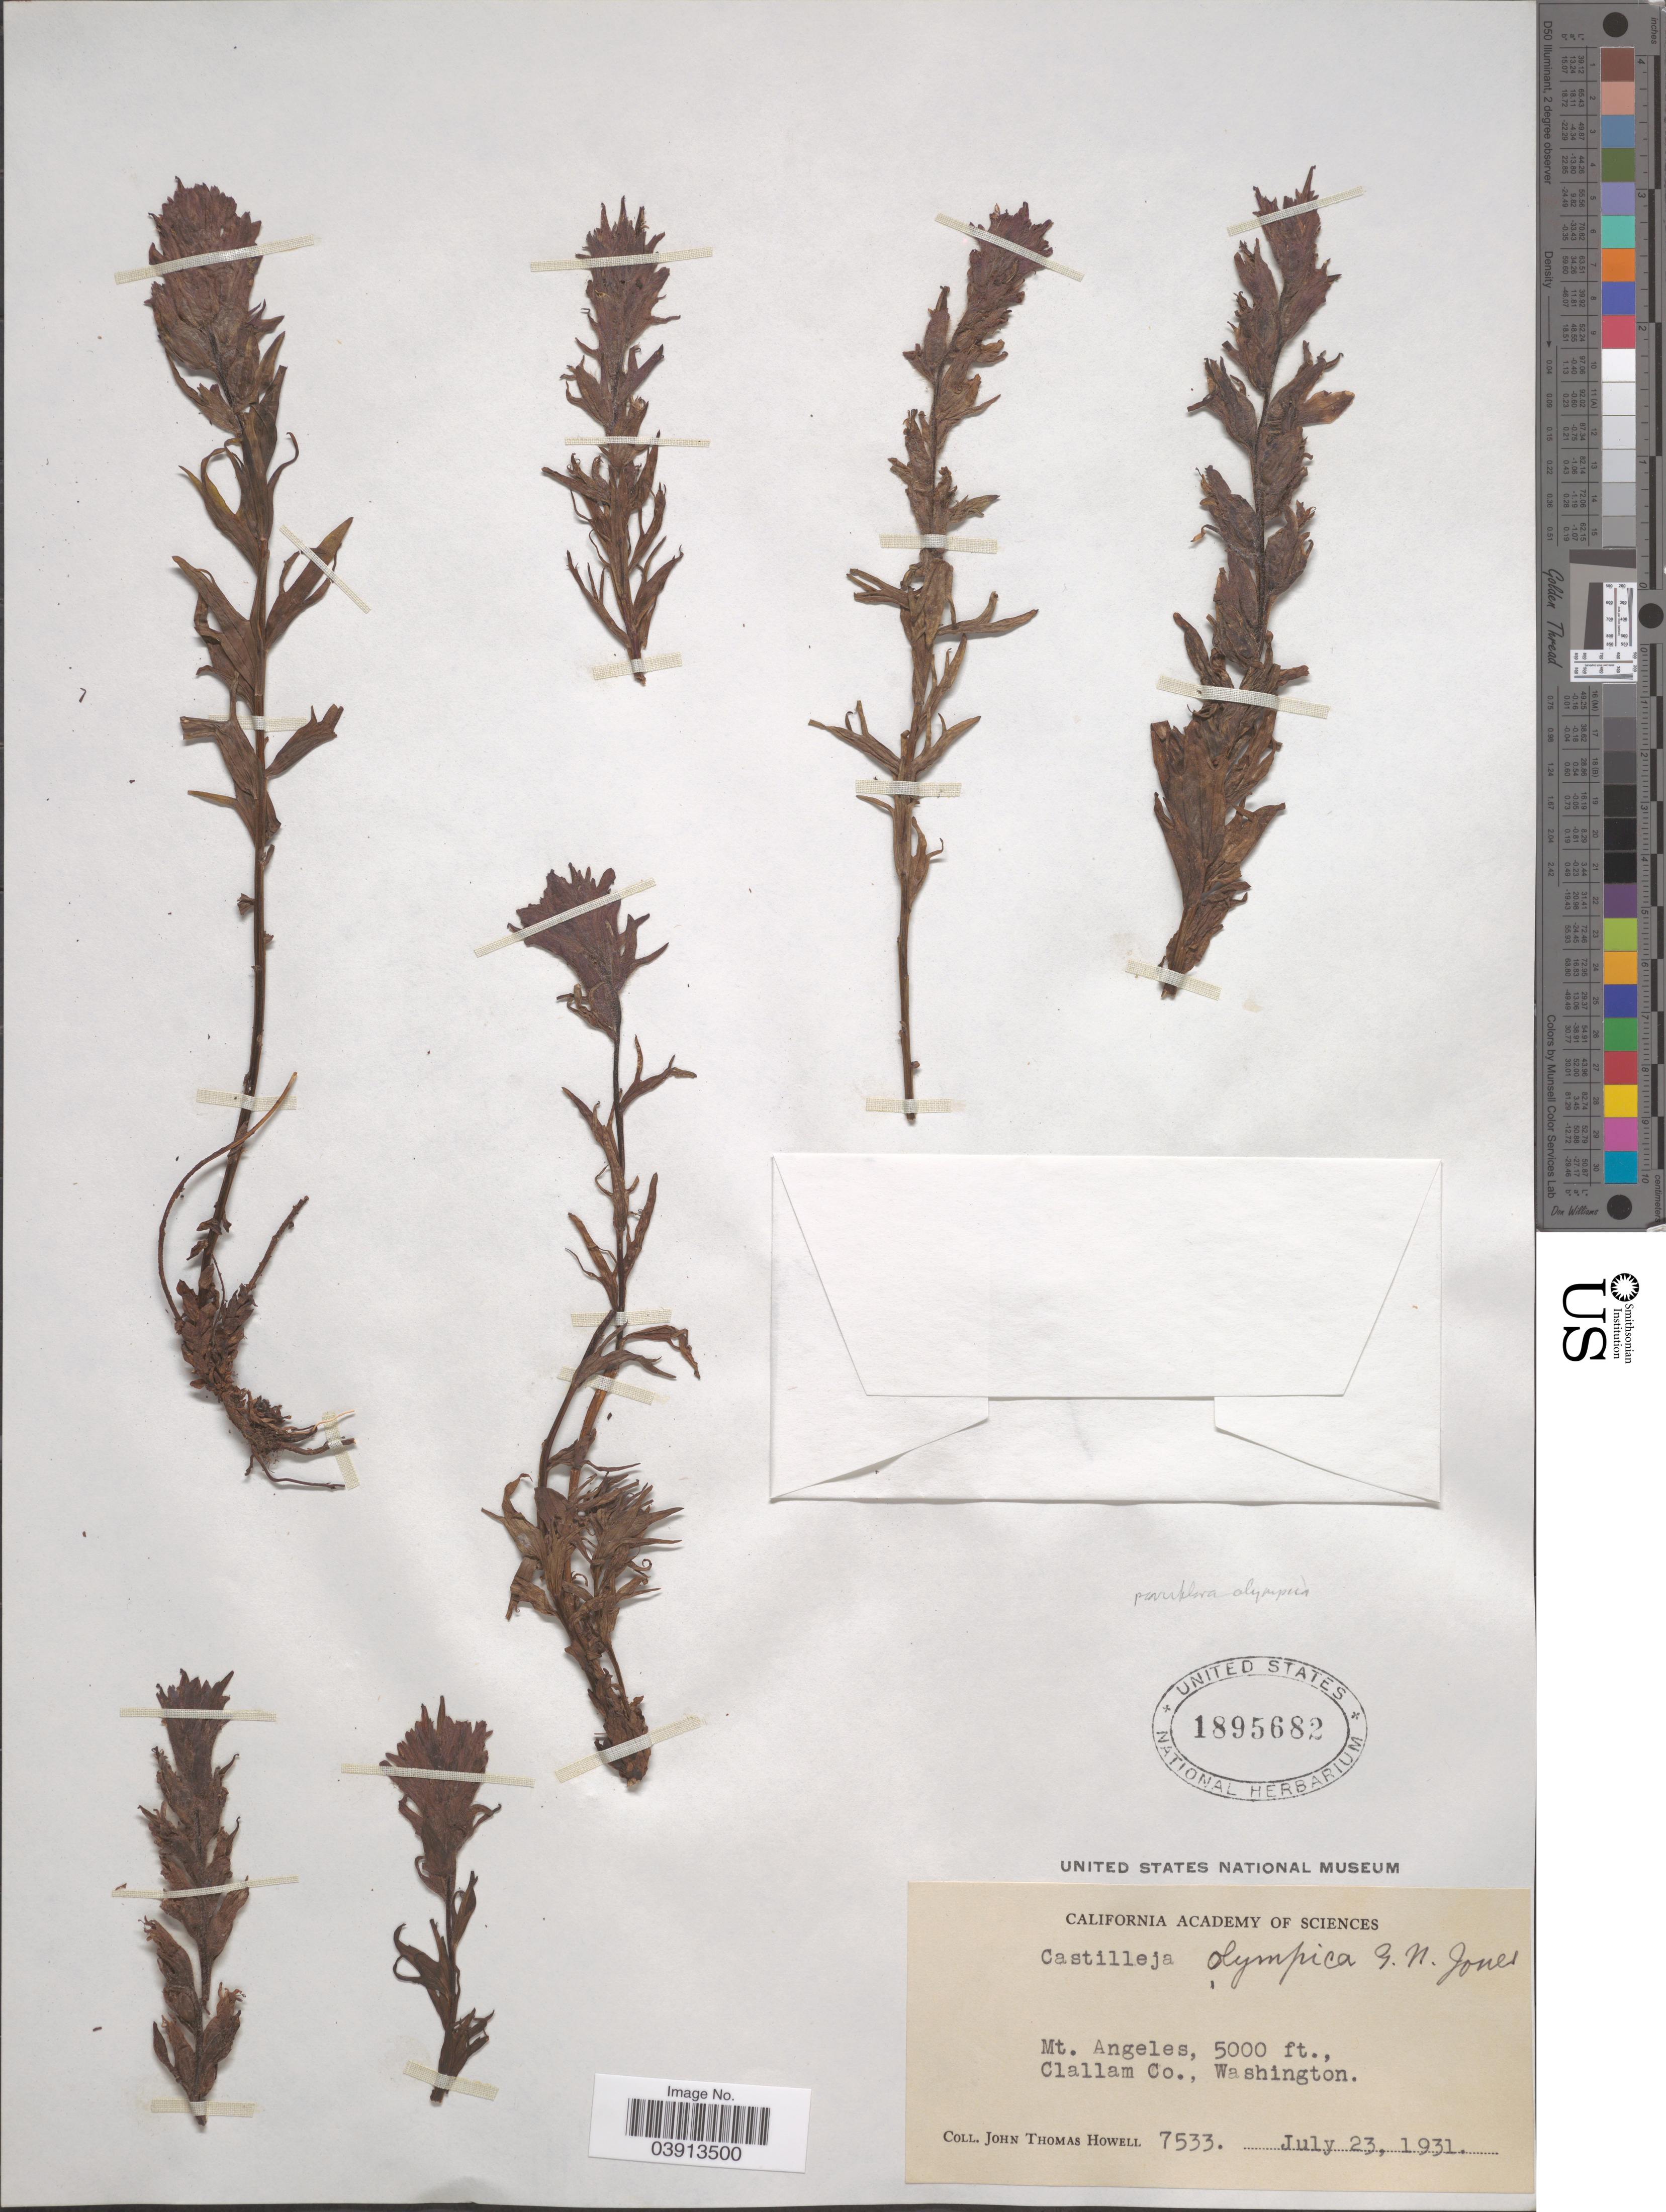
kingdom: Plantae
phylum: Tracheophyta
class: Magnoliopsida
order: Lamiales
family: Orobanchaceae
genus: Castilleja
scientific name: Castilleja parviflora var. olympica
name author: (G.N. Jones) Ownbey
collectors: J. T. Howell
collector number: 7533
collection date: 1931-07-23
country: United States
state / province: Washington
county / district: Clallam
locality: Mt. Angeles. Clallam Co.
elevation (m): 1524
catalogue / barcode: US 1895682